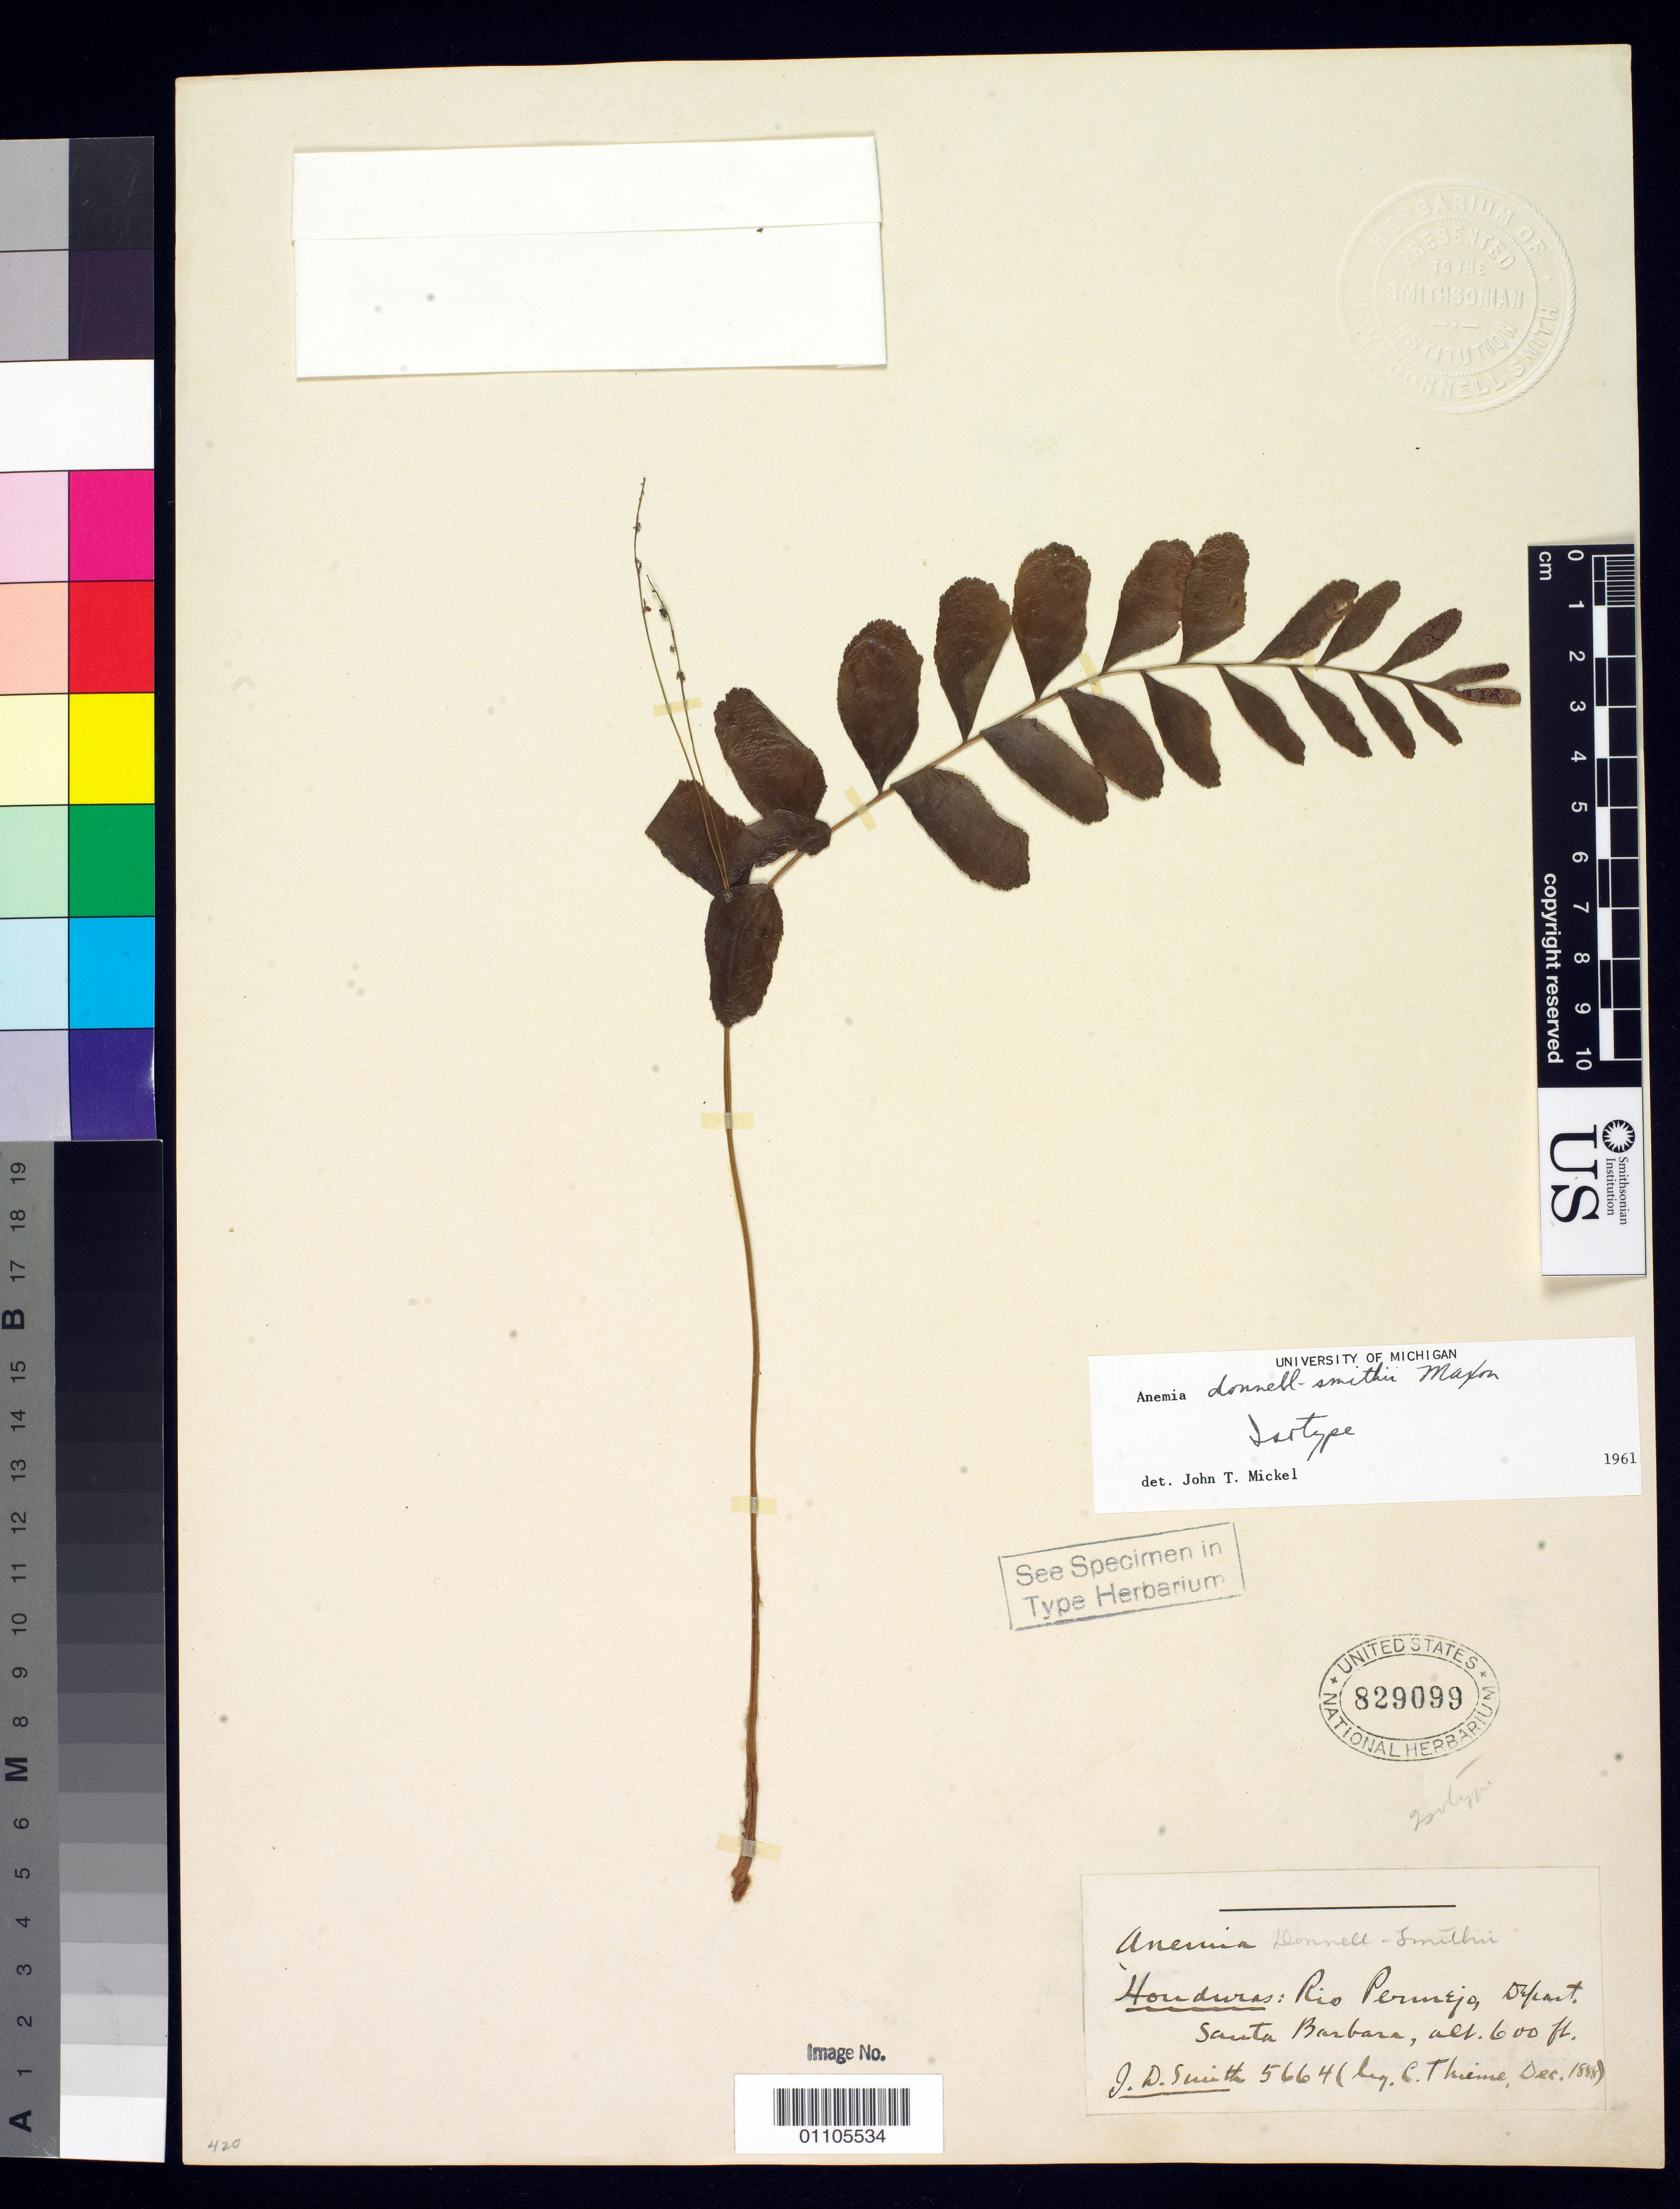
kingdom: Plantae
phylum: Tracheophyta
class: Polypodiopsida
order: Schizaeales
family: Anemiaceae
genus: Anemia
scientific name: Anemia donnell-smithii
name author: Maxon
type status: Isotype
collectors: C. Thieme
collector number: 5664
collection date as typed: Dec 1888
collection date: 1888-12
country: Honduras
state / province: Santa Bárbara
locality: Rio Bermejo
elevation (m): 183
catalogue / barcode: US 829099